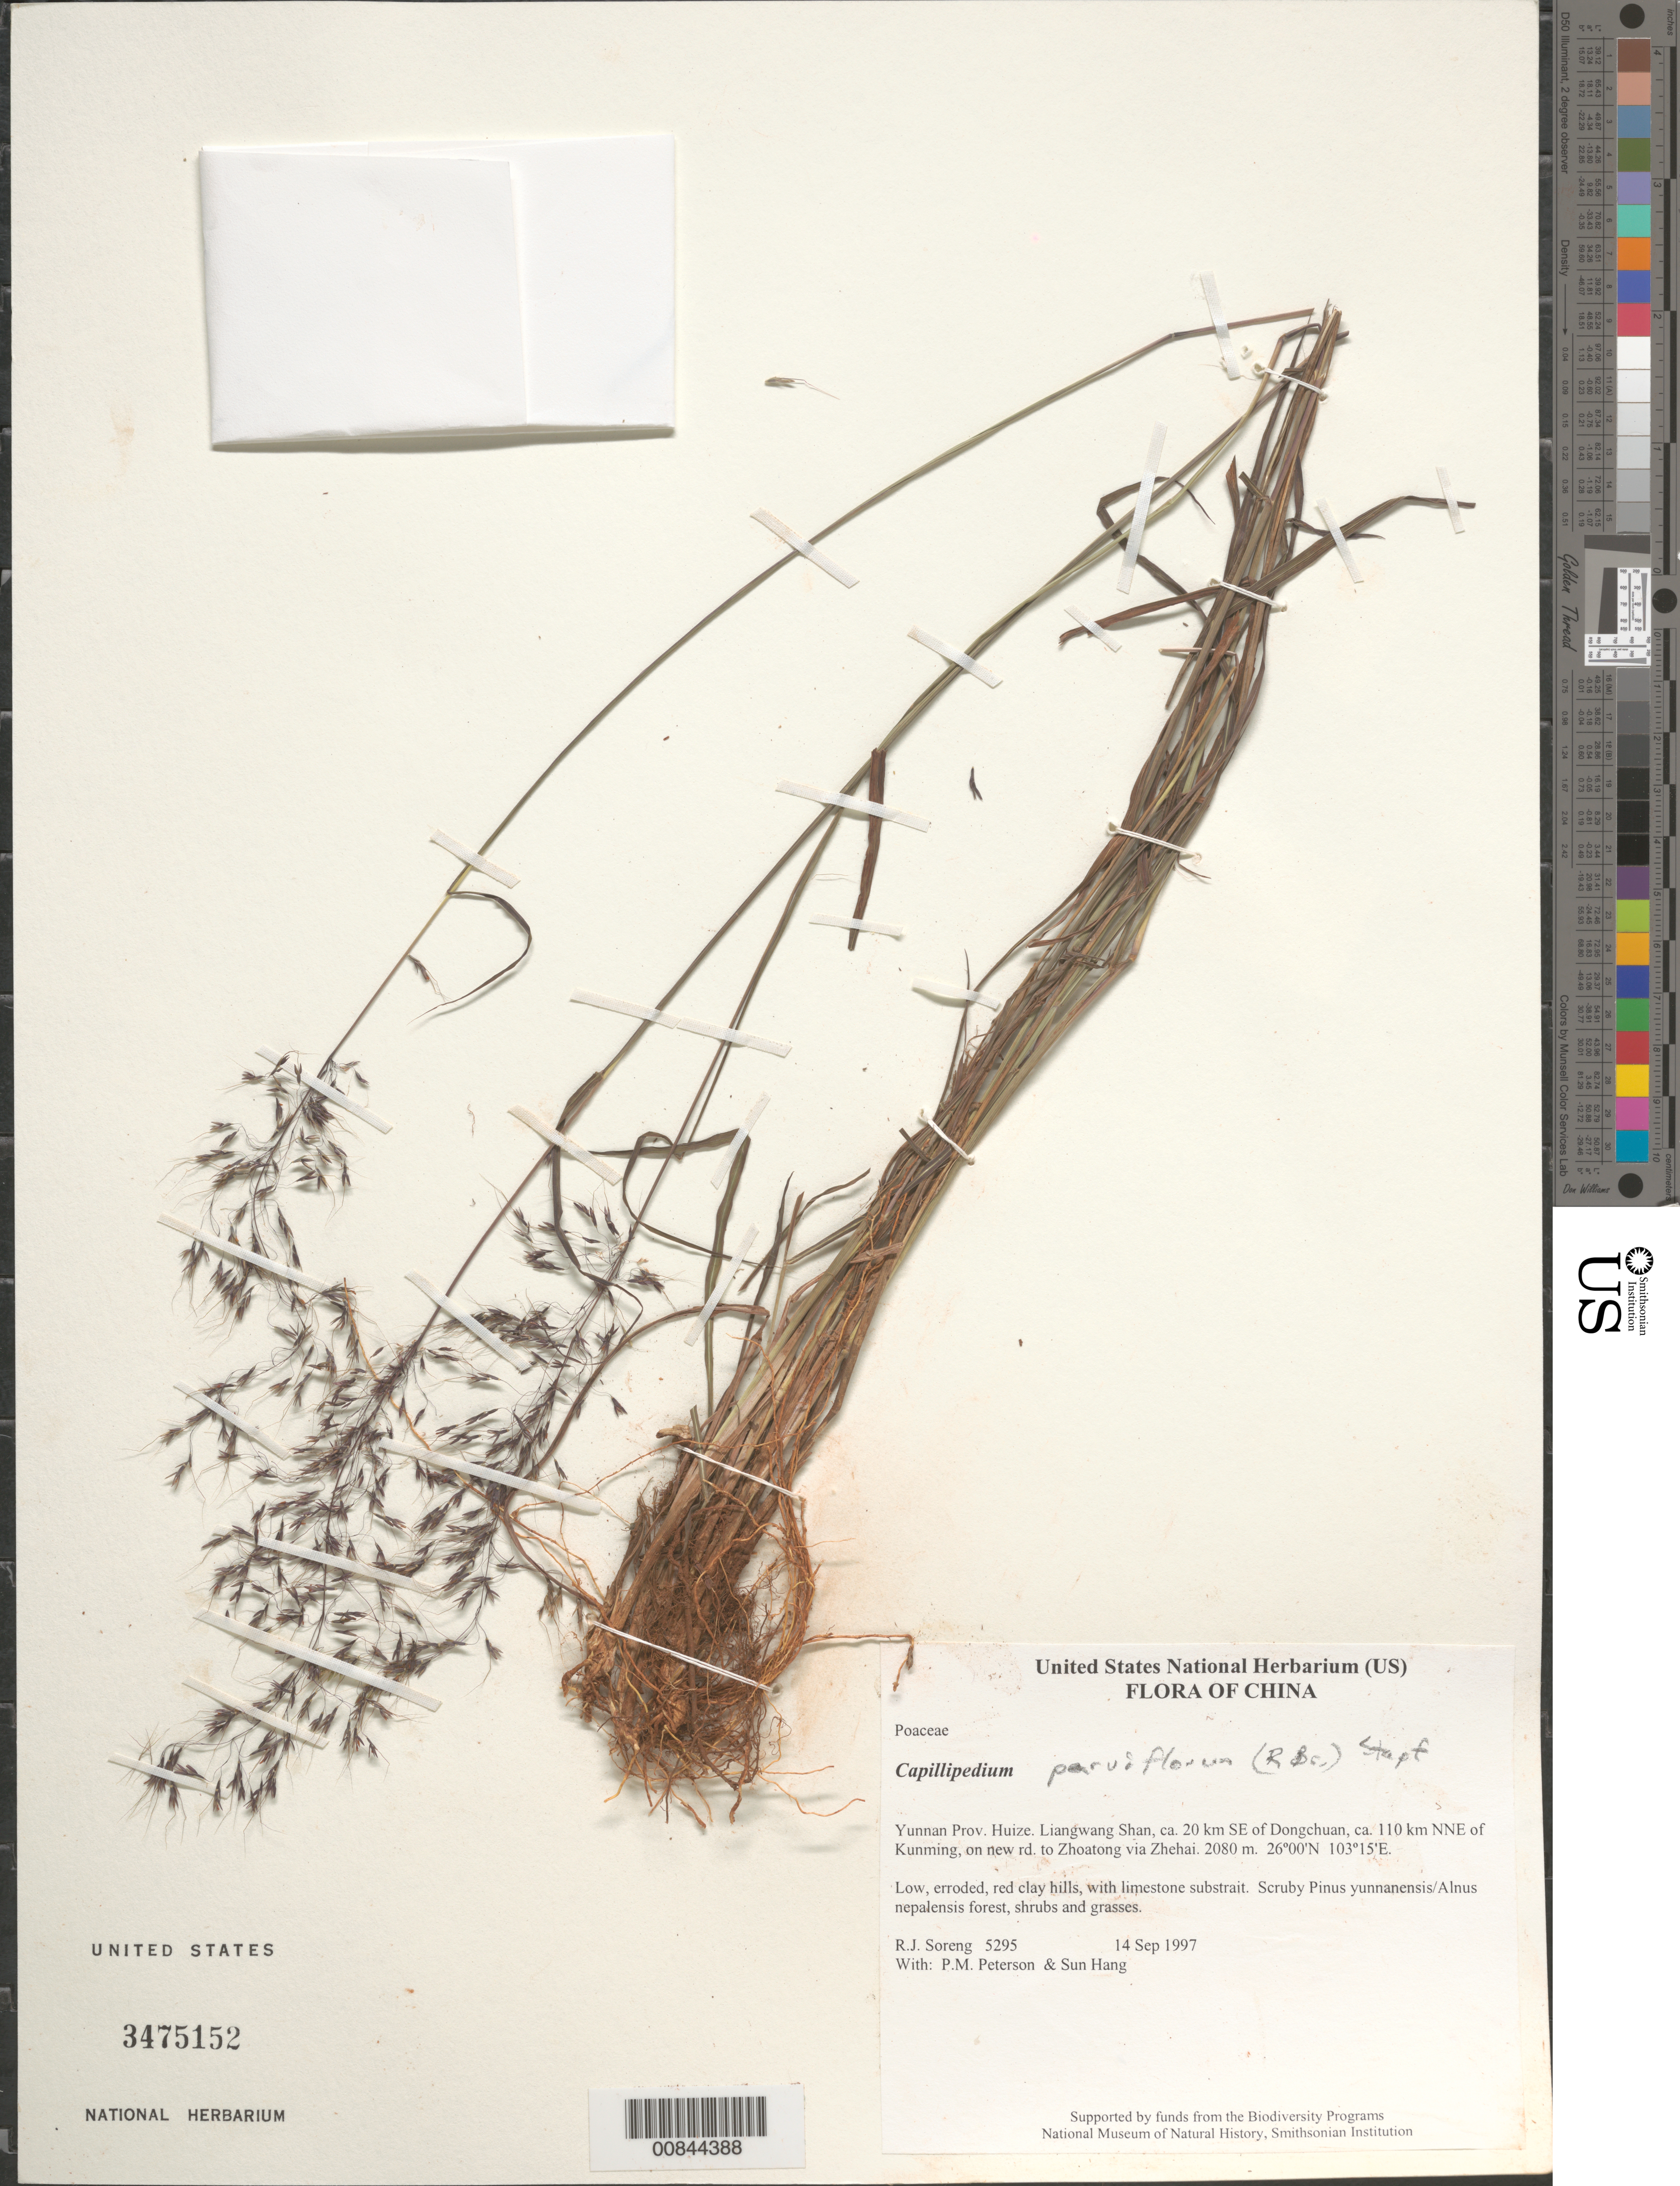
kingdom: Plantae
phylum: Tracheophyta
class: Liliopsida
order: Poales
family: Poaceae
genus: Capillipedium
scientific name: Capillipedium parviflorum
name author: (R. Br.) Stapf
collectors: R. J. Soreng, P. M. Peterson & Sun Hang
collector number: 5295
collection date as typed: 14 Sep 1997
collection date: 1997-09-14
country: China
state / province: Yunnan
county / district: Huize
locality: Liangwang Shan, ca. 20 km SE of Dongchuan, ca. 110 km NNE of Kunming, on new rd. to Zhoatong via Zhehai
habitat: Low, erroded, red clay hills, with limestone substrait. Scruby Pinus yunnanensis/Alnus nepalensis forest, shrubs and grasses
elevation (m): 2080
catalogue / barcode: US 3475152